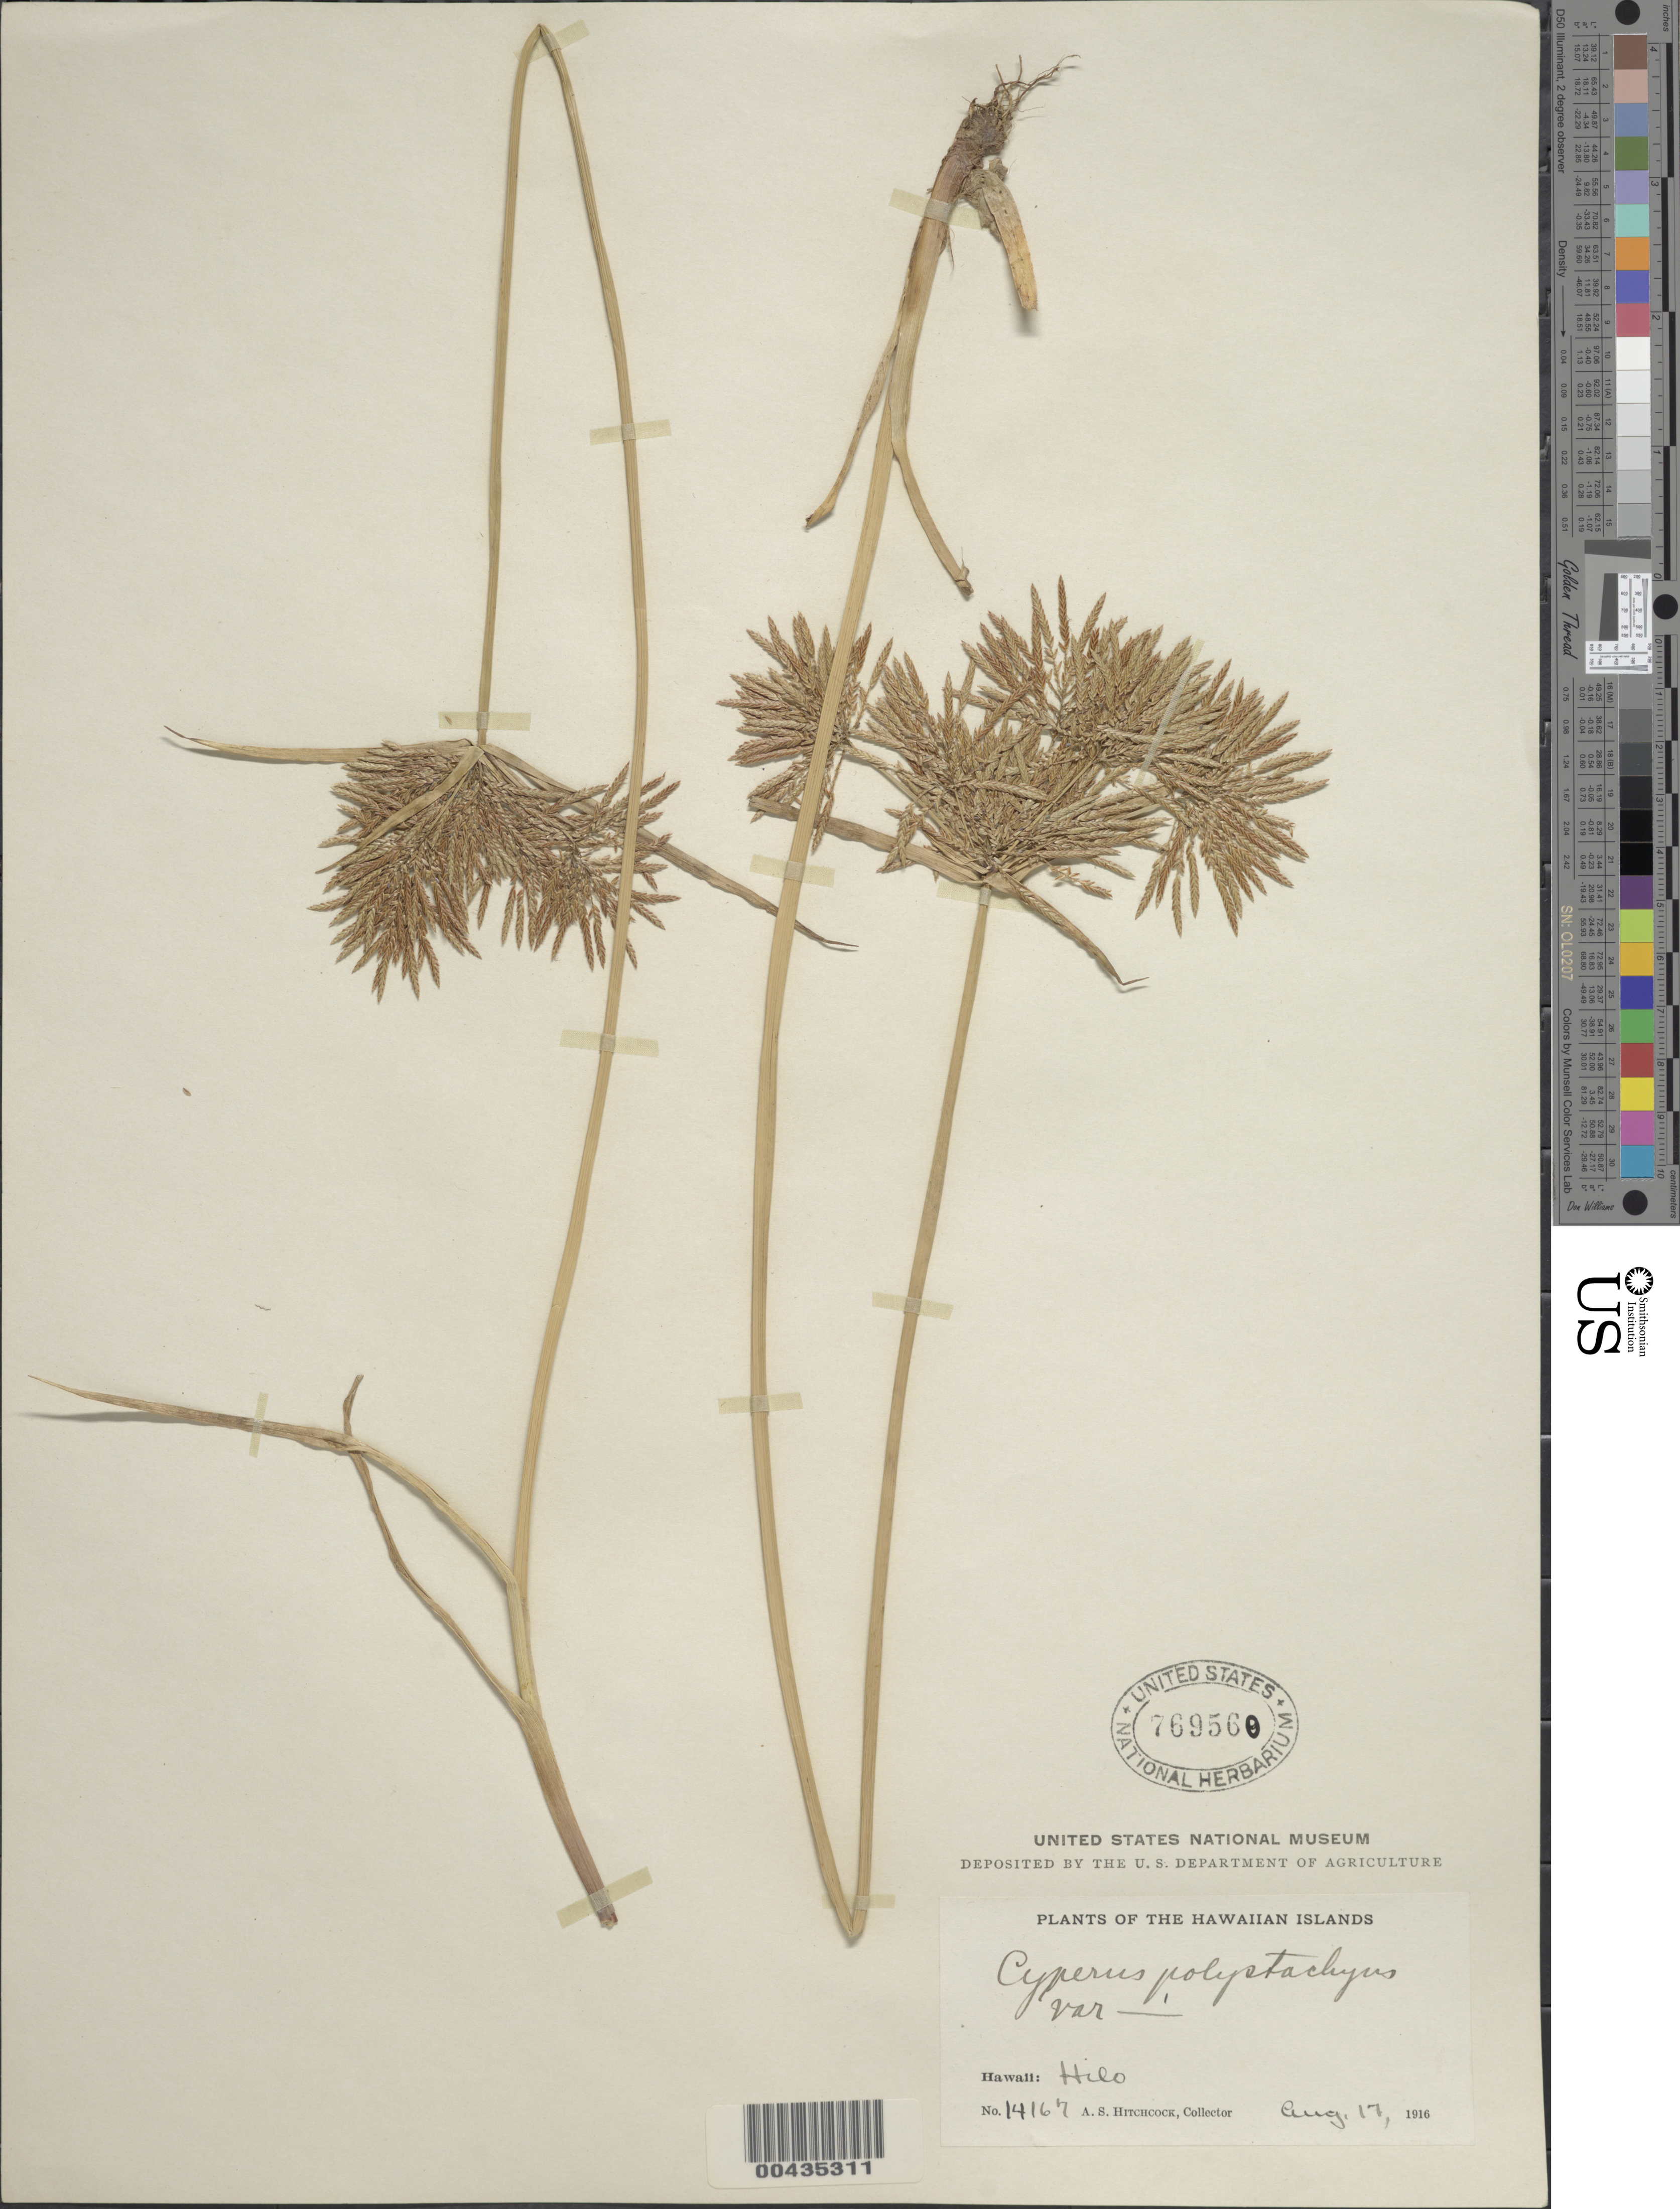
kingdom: Plantae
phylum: Tracheophyta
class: Liliopsida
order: Poales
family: Cyperaceae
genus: Cyperus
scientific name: Cyperus polystachyos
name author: Rottb.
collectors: A. S. Hitchcock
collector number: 14167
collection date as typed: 17 Aug 1916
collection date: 1916-08-17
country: United States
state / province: Hawaii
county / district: Hawaii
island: Hawaii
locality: Hilo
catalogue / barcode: US 769568